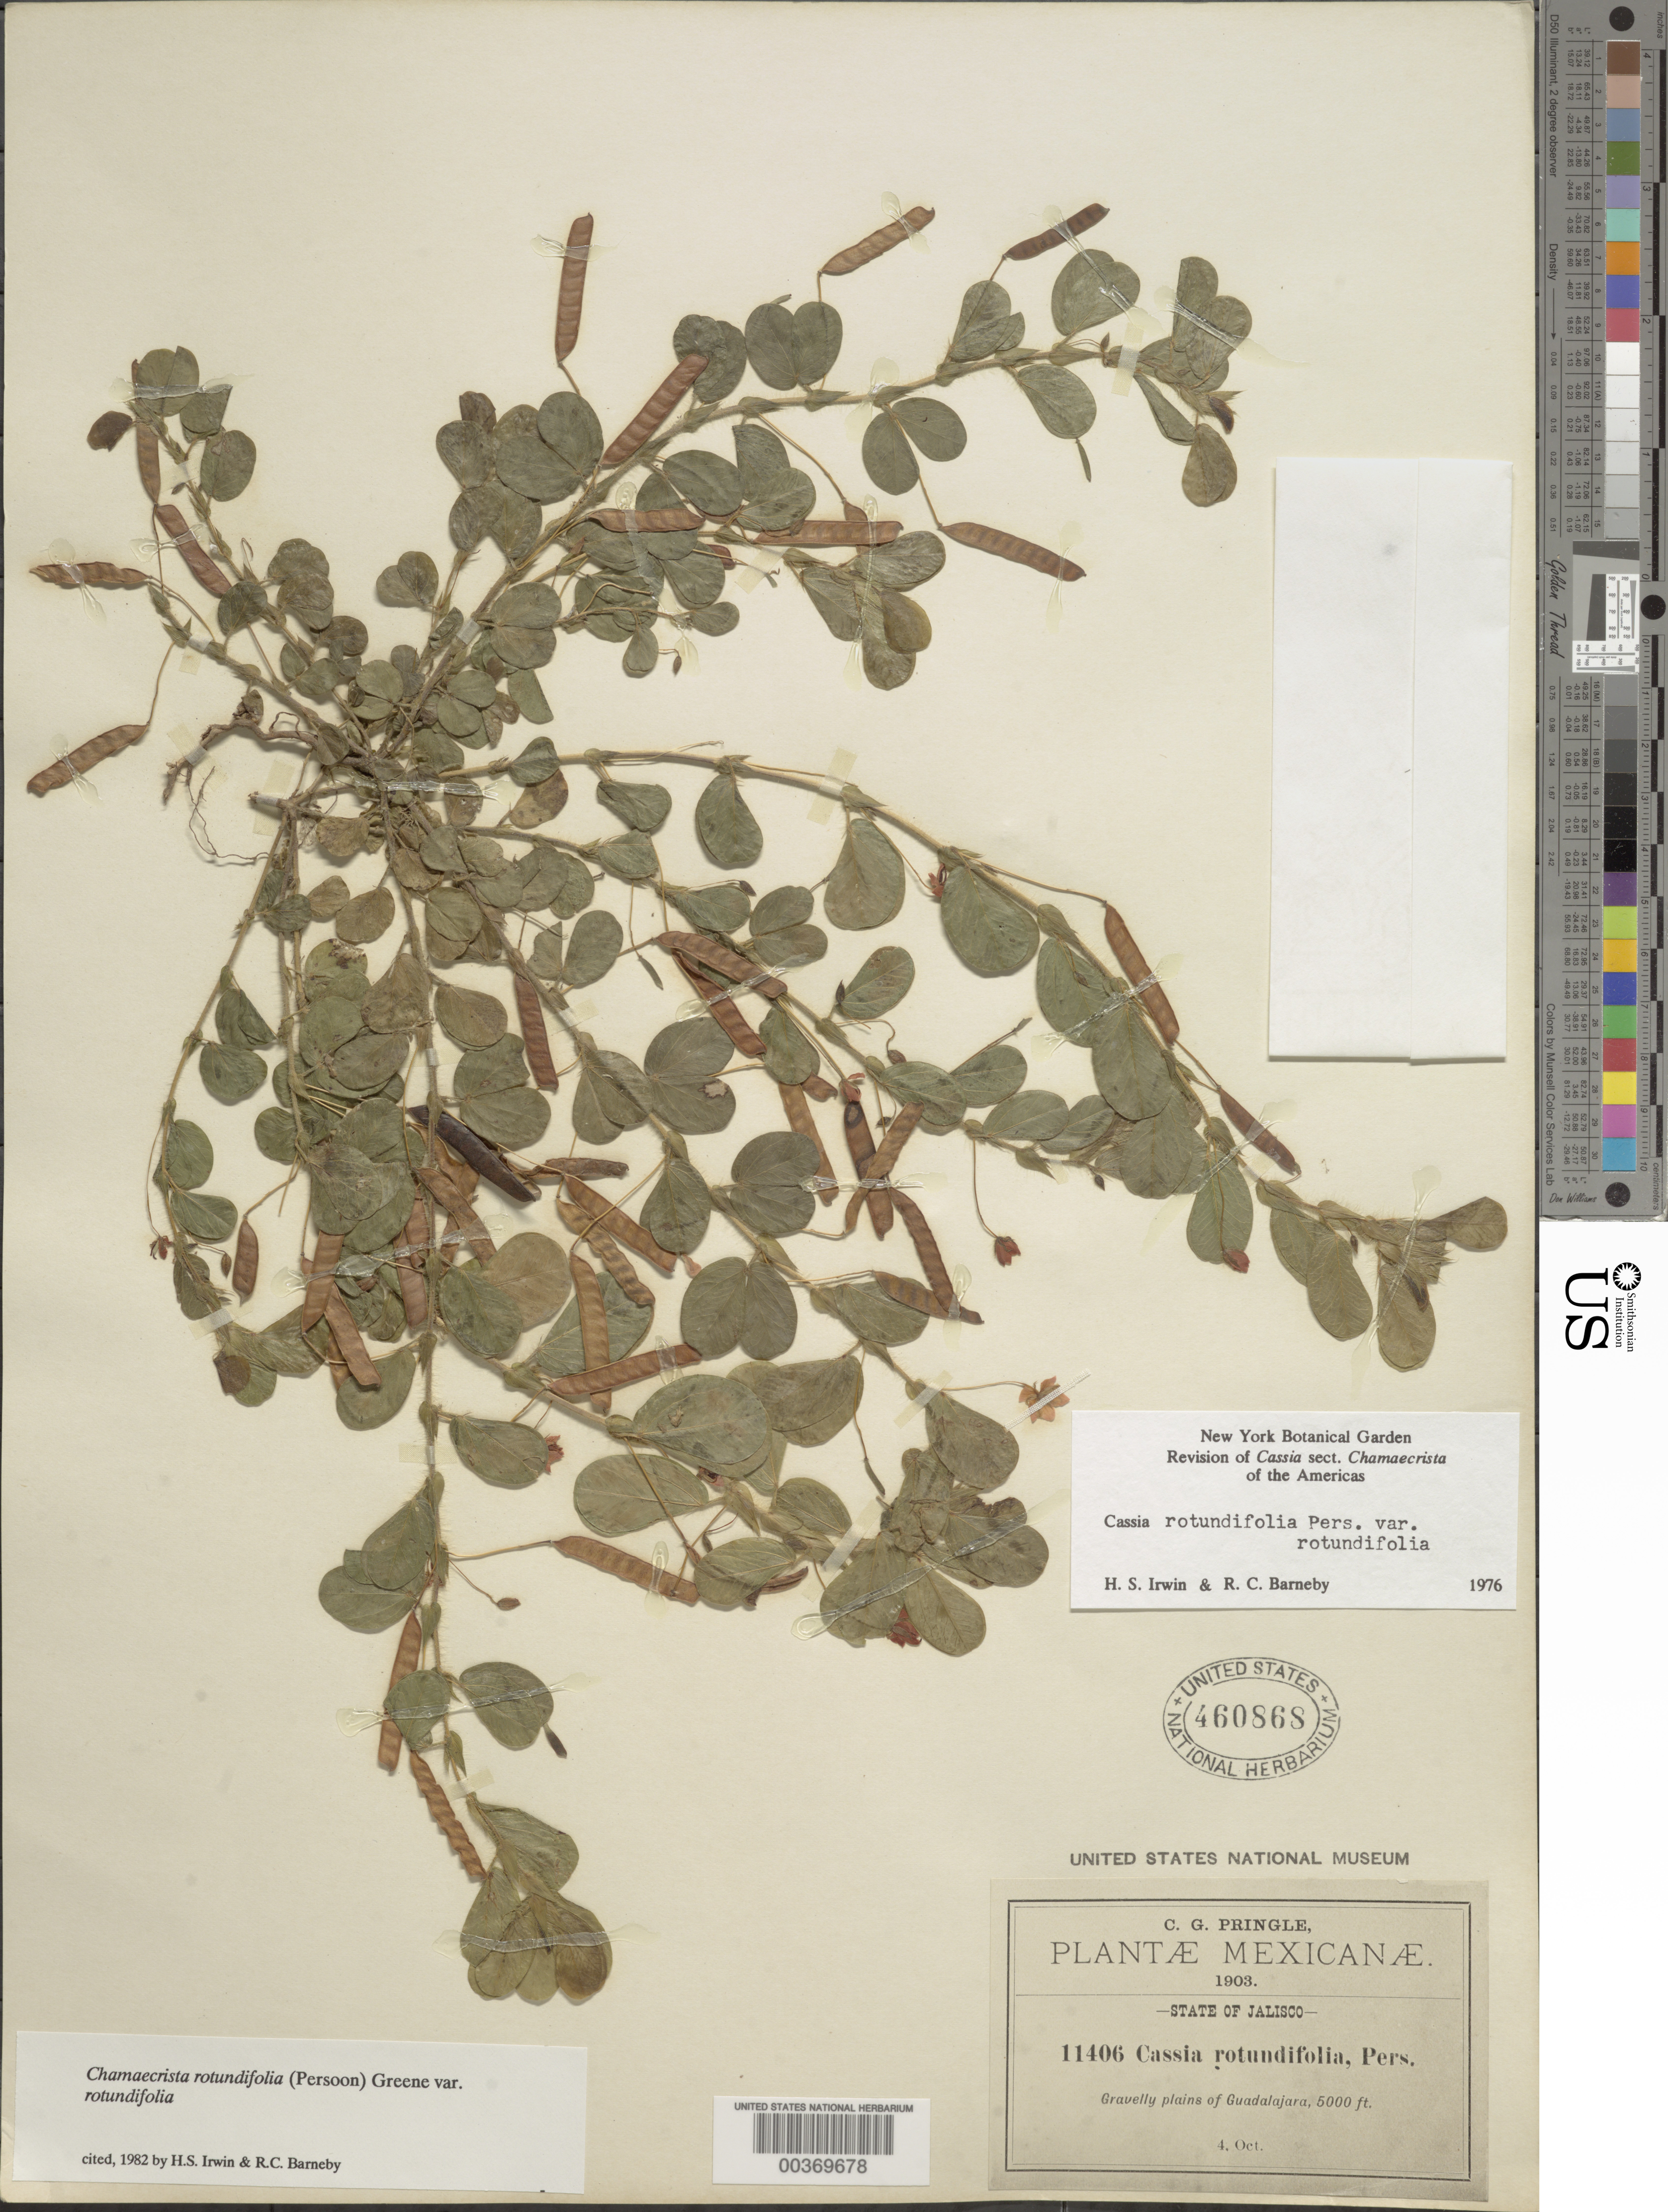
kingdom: Plantae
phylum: Tracheophyta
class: Magnoliopsida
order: Fabales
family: Fabaceae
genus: Chamaecrista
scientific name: Chamaecrista rotundifolia var. rotundifolia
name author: (Pers.) Greene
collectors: C. G. Pringle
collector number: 11406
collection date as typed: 04 Oct 1903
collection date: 1903-10-04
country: Mexico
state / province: Jalisco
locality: Guadalajara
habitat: Gravelly plains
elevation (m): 1524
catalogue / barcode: US 460868